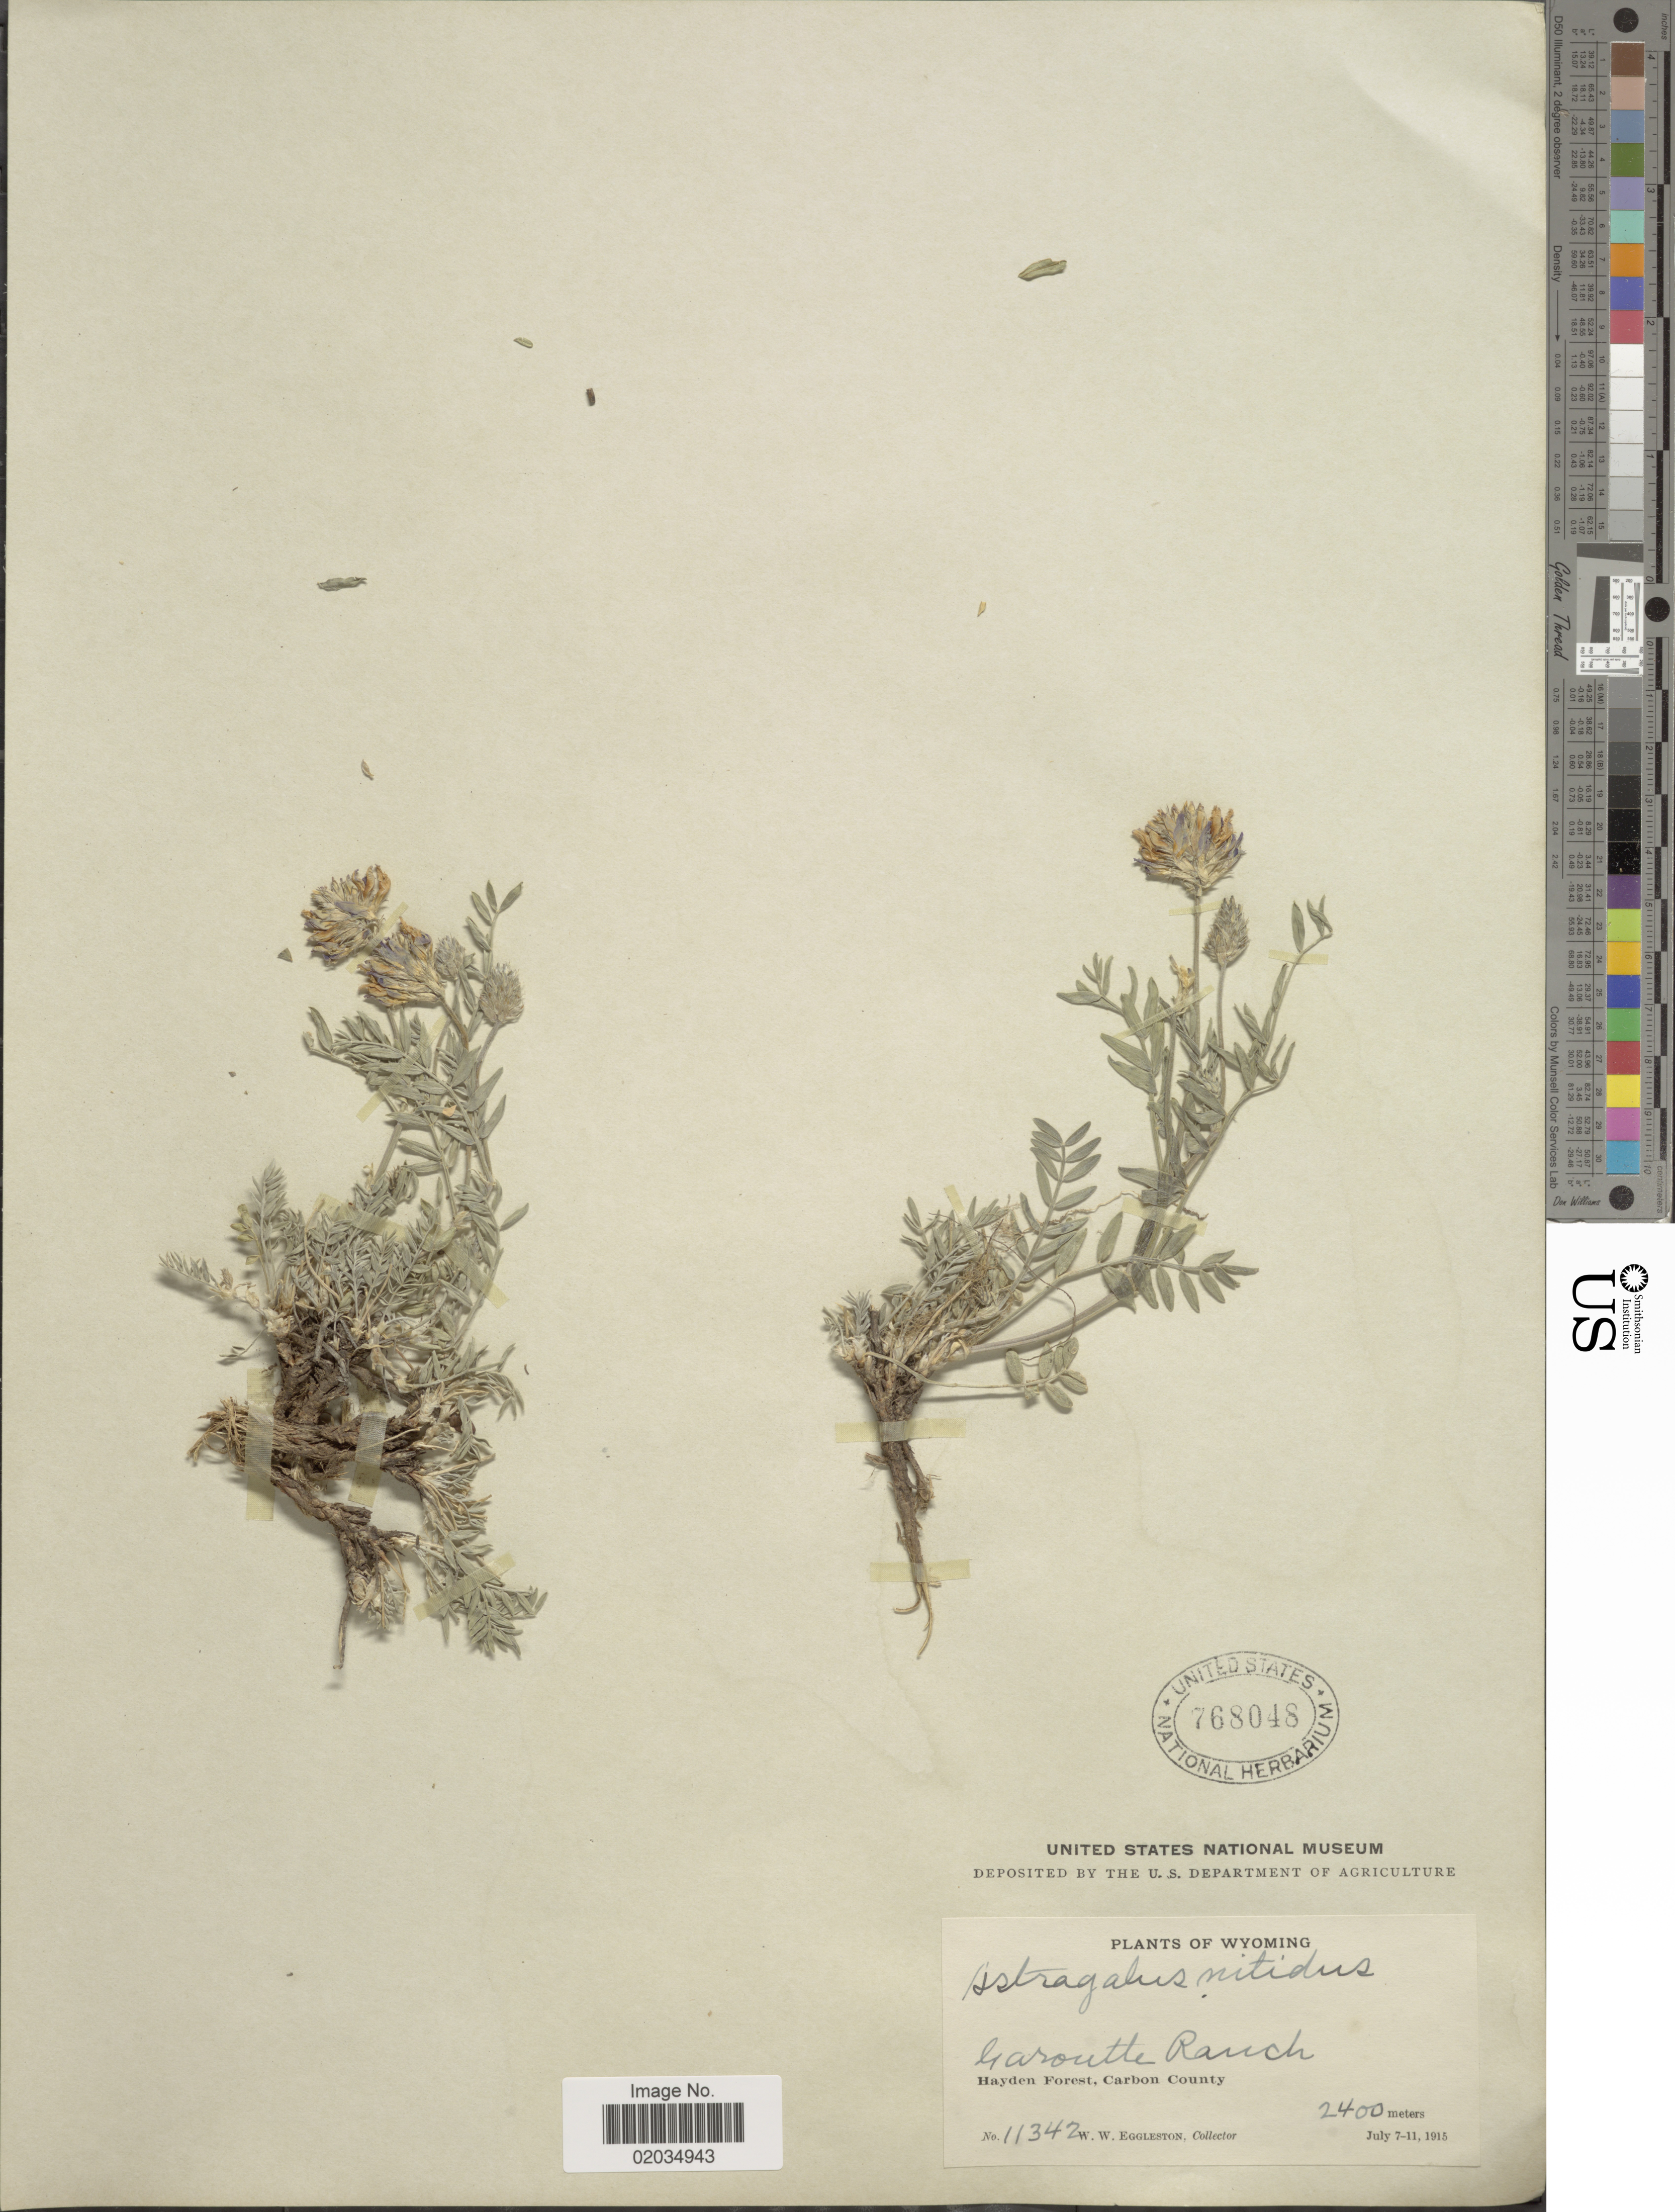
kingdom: Plantae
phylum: Tracheophyta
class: Magnoliopsida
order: Fabales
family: Fabaceae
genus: Astragalus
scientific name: Astragalus striatus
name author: Nutt.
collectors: W. W. Eggleston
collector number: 11342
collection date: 1915-07-07/1915-07-11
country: United States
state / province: Wyoming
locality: Garoutte Ranch, Hayden Forest, Carbon County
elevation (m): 2400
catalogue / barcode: US 768048